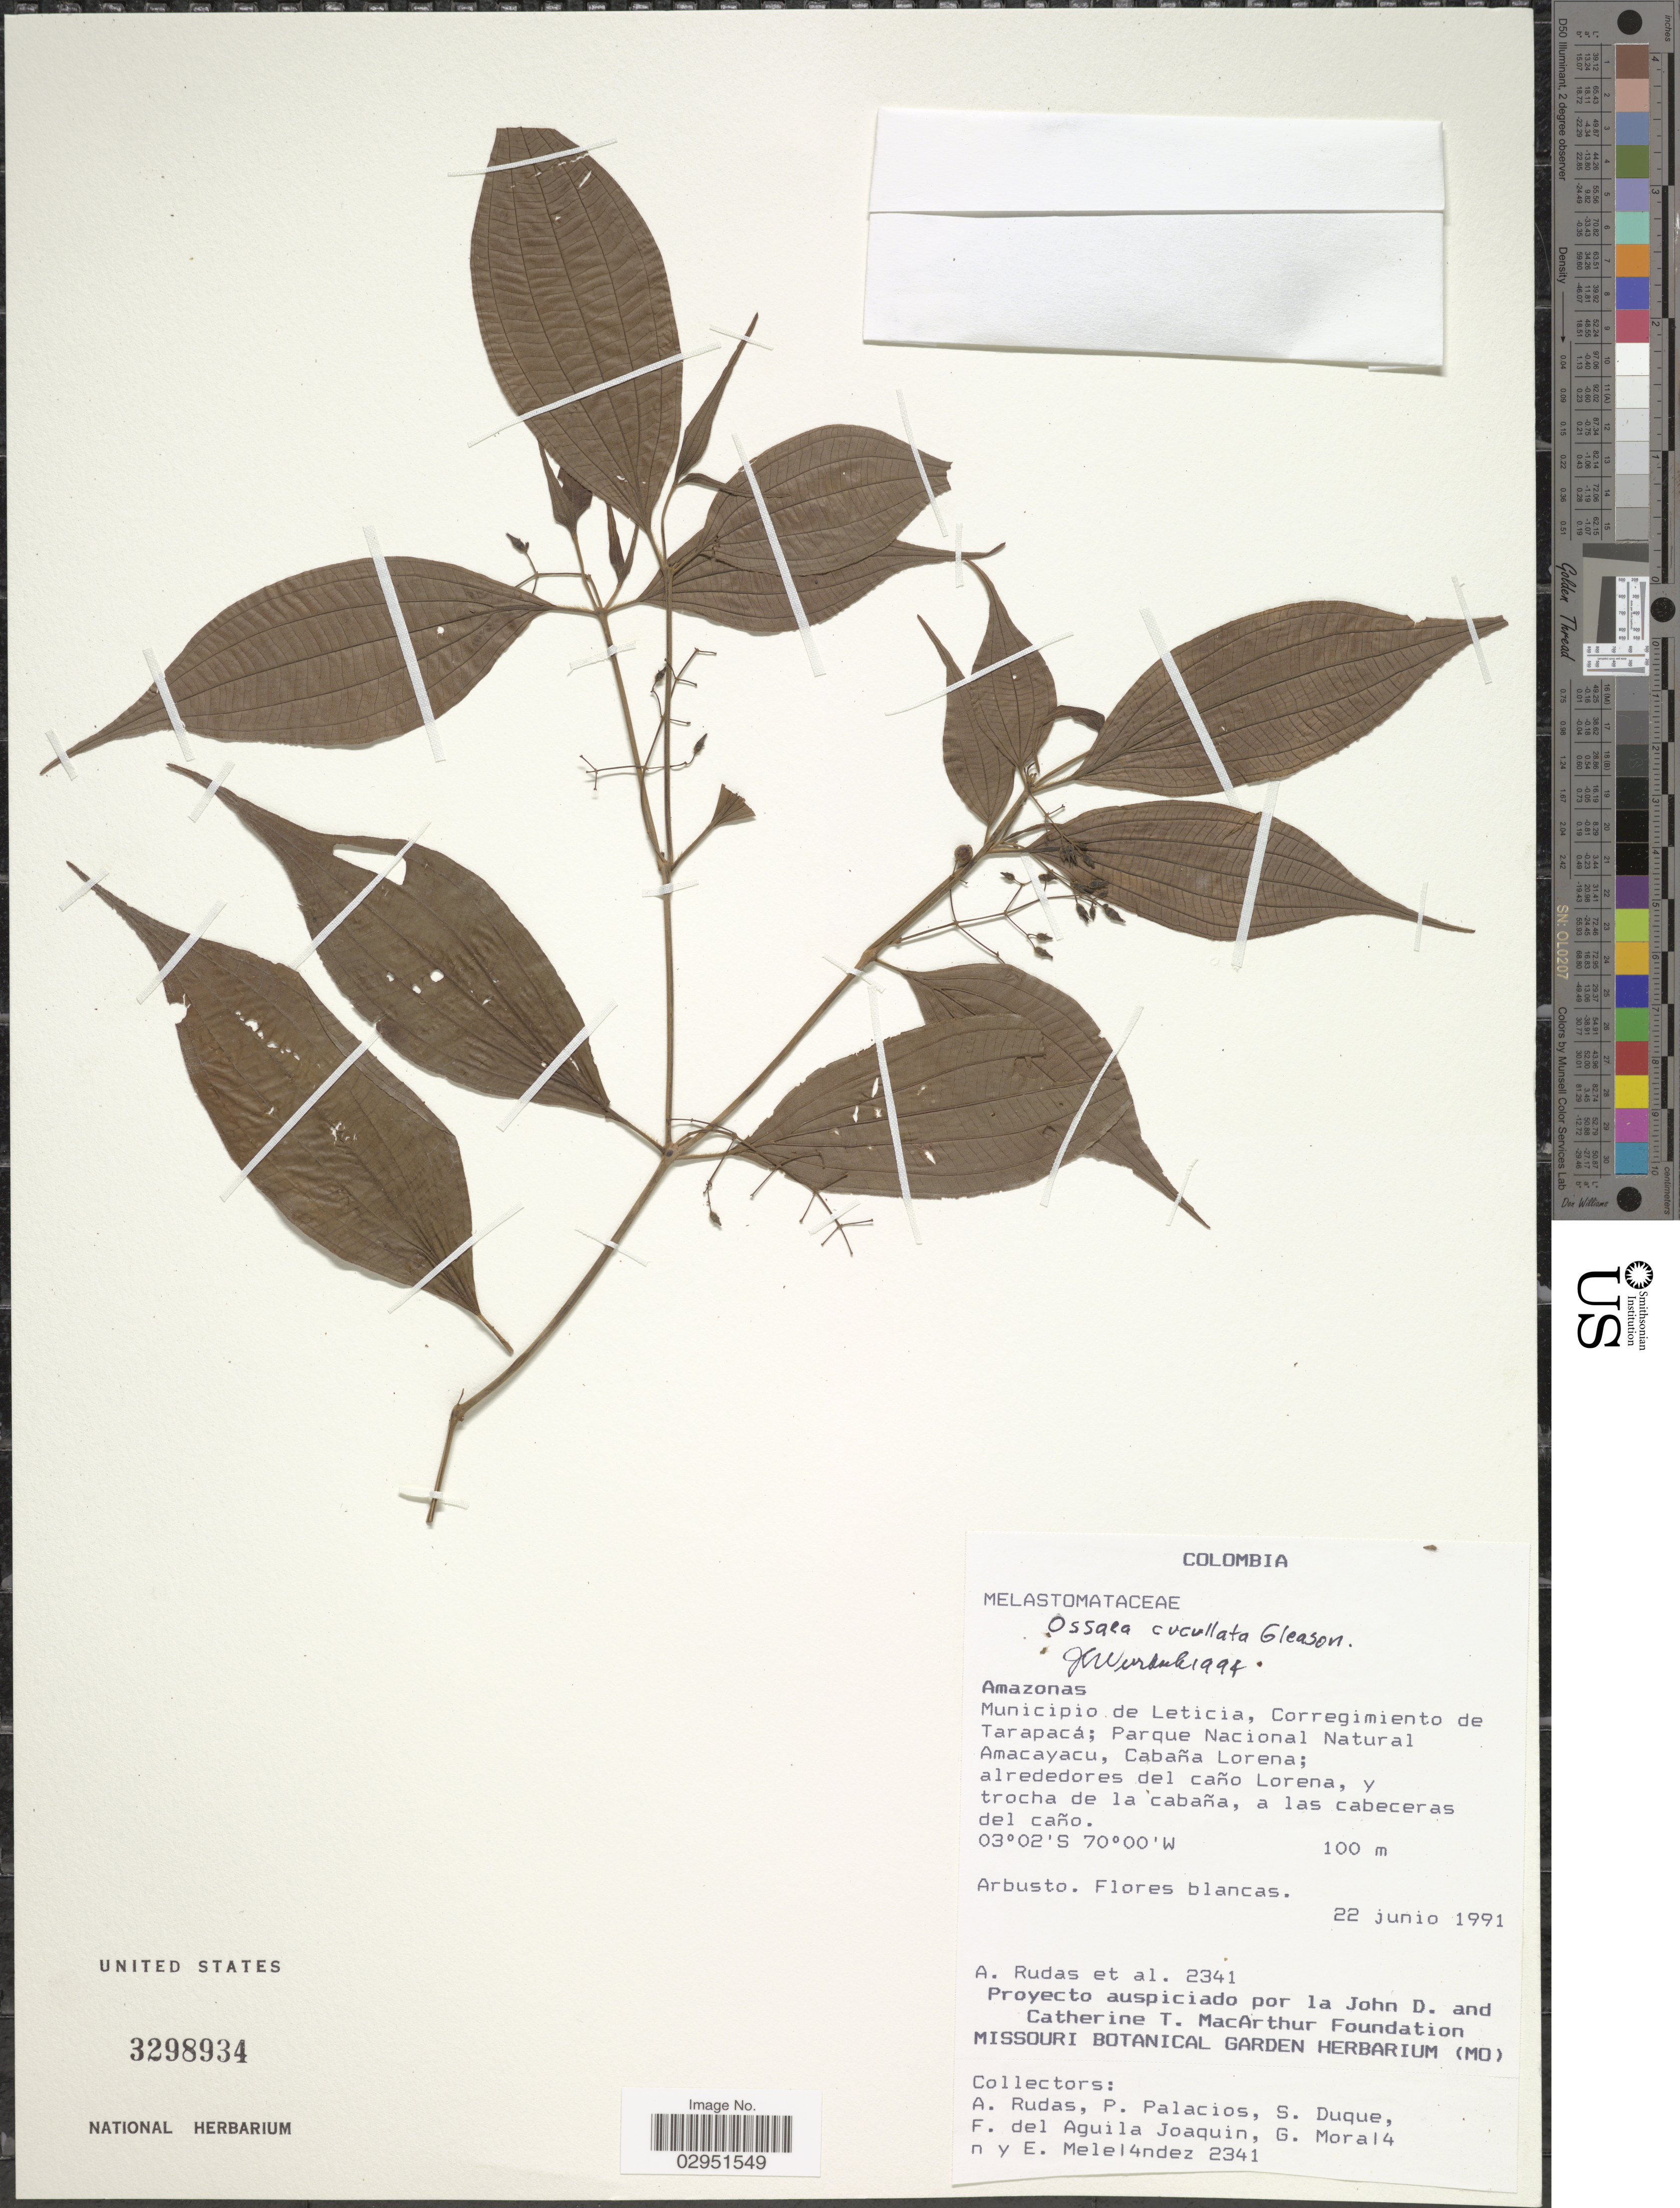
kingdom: Plantae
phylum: Tracheophyta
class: Magnoliopsida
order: Myrtales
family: Melastomataceae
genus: Ossaea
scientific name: Ossaea cucullata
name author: Gleason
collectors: A. Rudas, P. Palacios, S. Duque, F. Aguila Joaquin & et al.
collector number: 2341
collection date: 1991-06-22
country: Colombia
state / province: Amazônas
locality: Municipio de Leticia, Corregimiento de Tarapacá; Parque Nacional Natural Amacayacu, Cabaña Lorena; alrededores del caño Lorena, y trocha de la cabaña, a las cabeceras del caño.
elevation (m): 100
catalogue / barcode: US 3298934